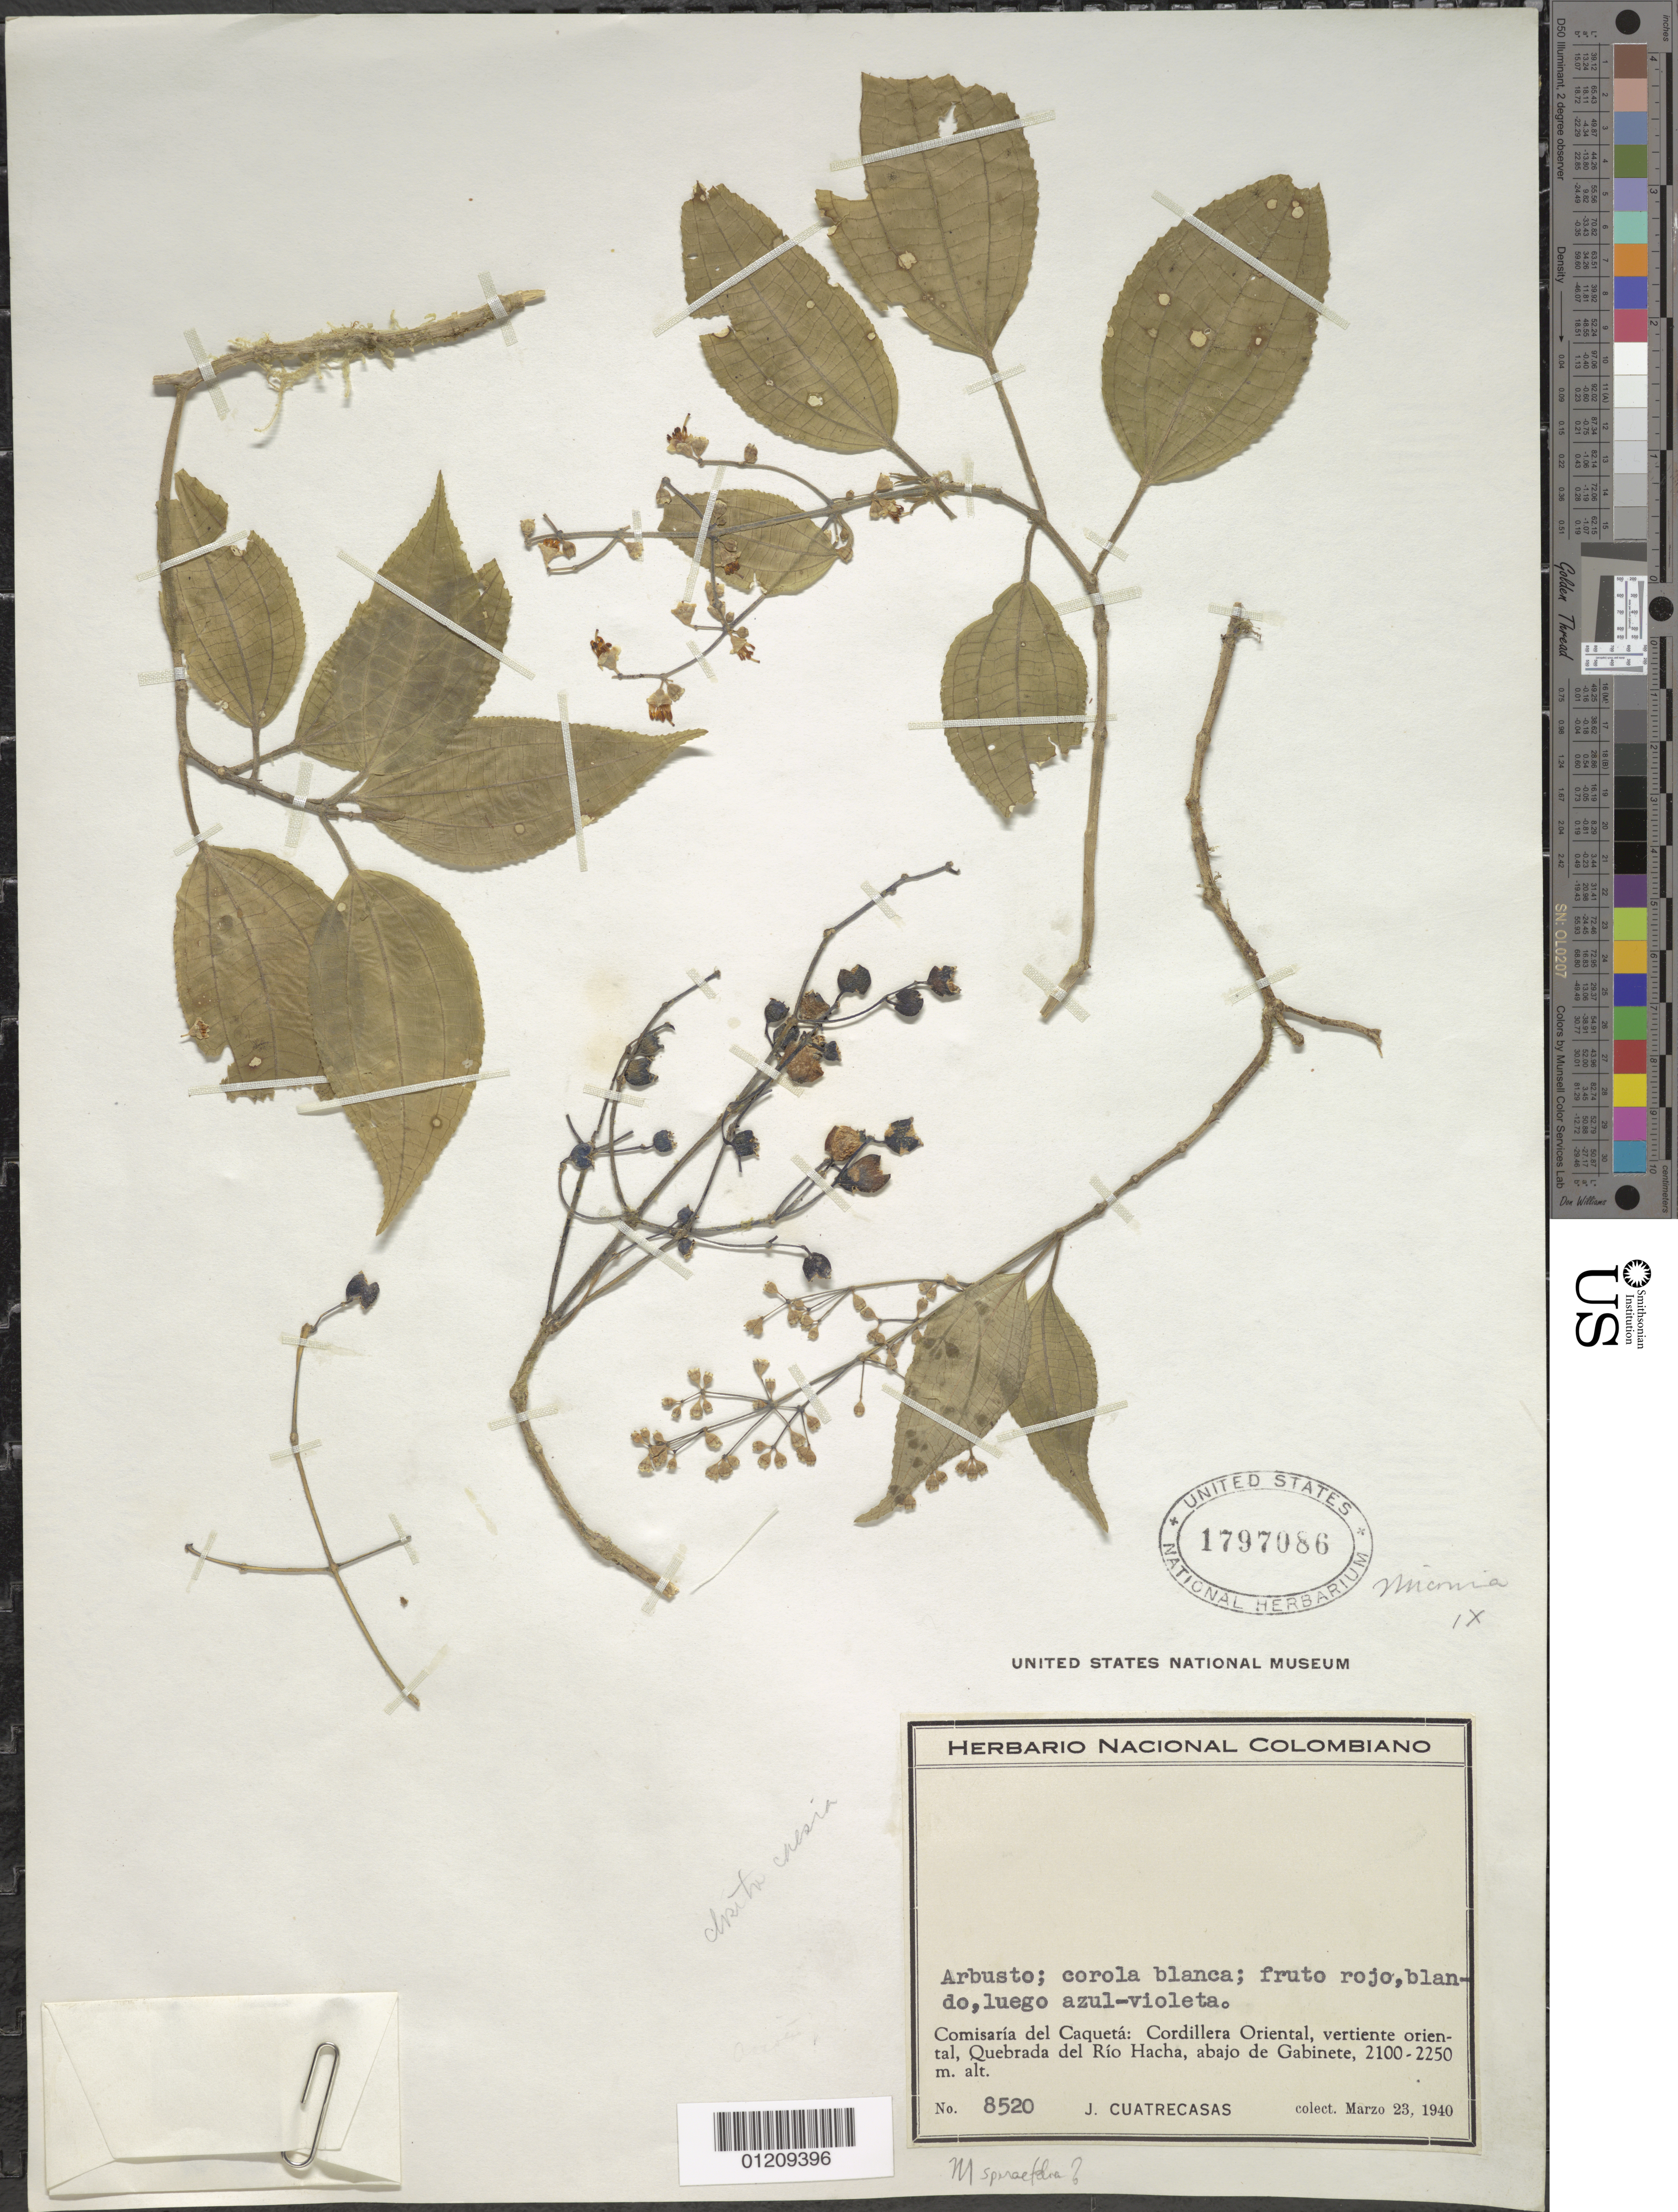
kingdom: Plantae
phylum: Tracheophyta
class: Magnoliopsida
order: Myrtales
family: Melastomataceae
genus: Miconia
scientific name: Miconia spireifolia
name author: Triana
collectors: J. Cuatrecasas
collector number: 8520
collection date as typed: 23 Mar 1940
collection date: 1940-03-23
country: Colombia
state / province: Caquetá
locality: Cordillera Oriental, Vertiente Oriental, Quebrada del Rio Hacha, Abajo de Gabinete.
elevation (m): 2100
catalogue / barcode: US 1797086